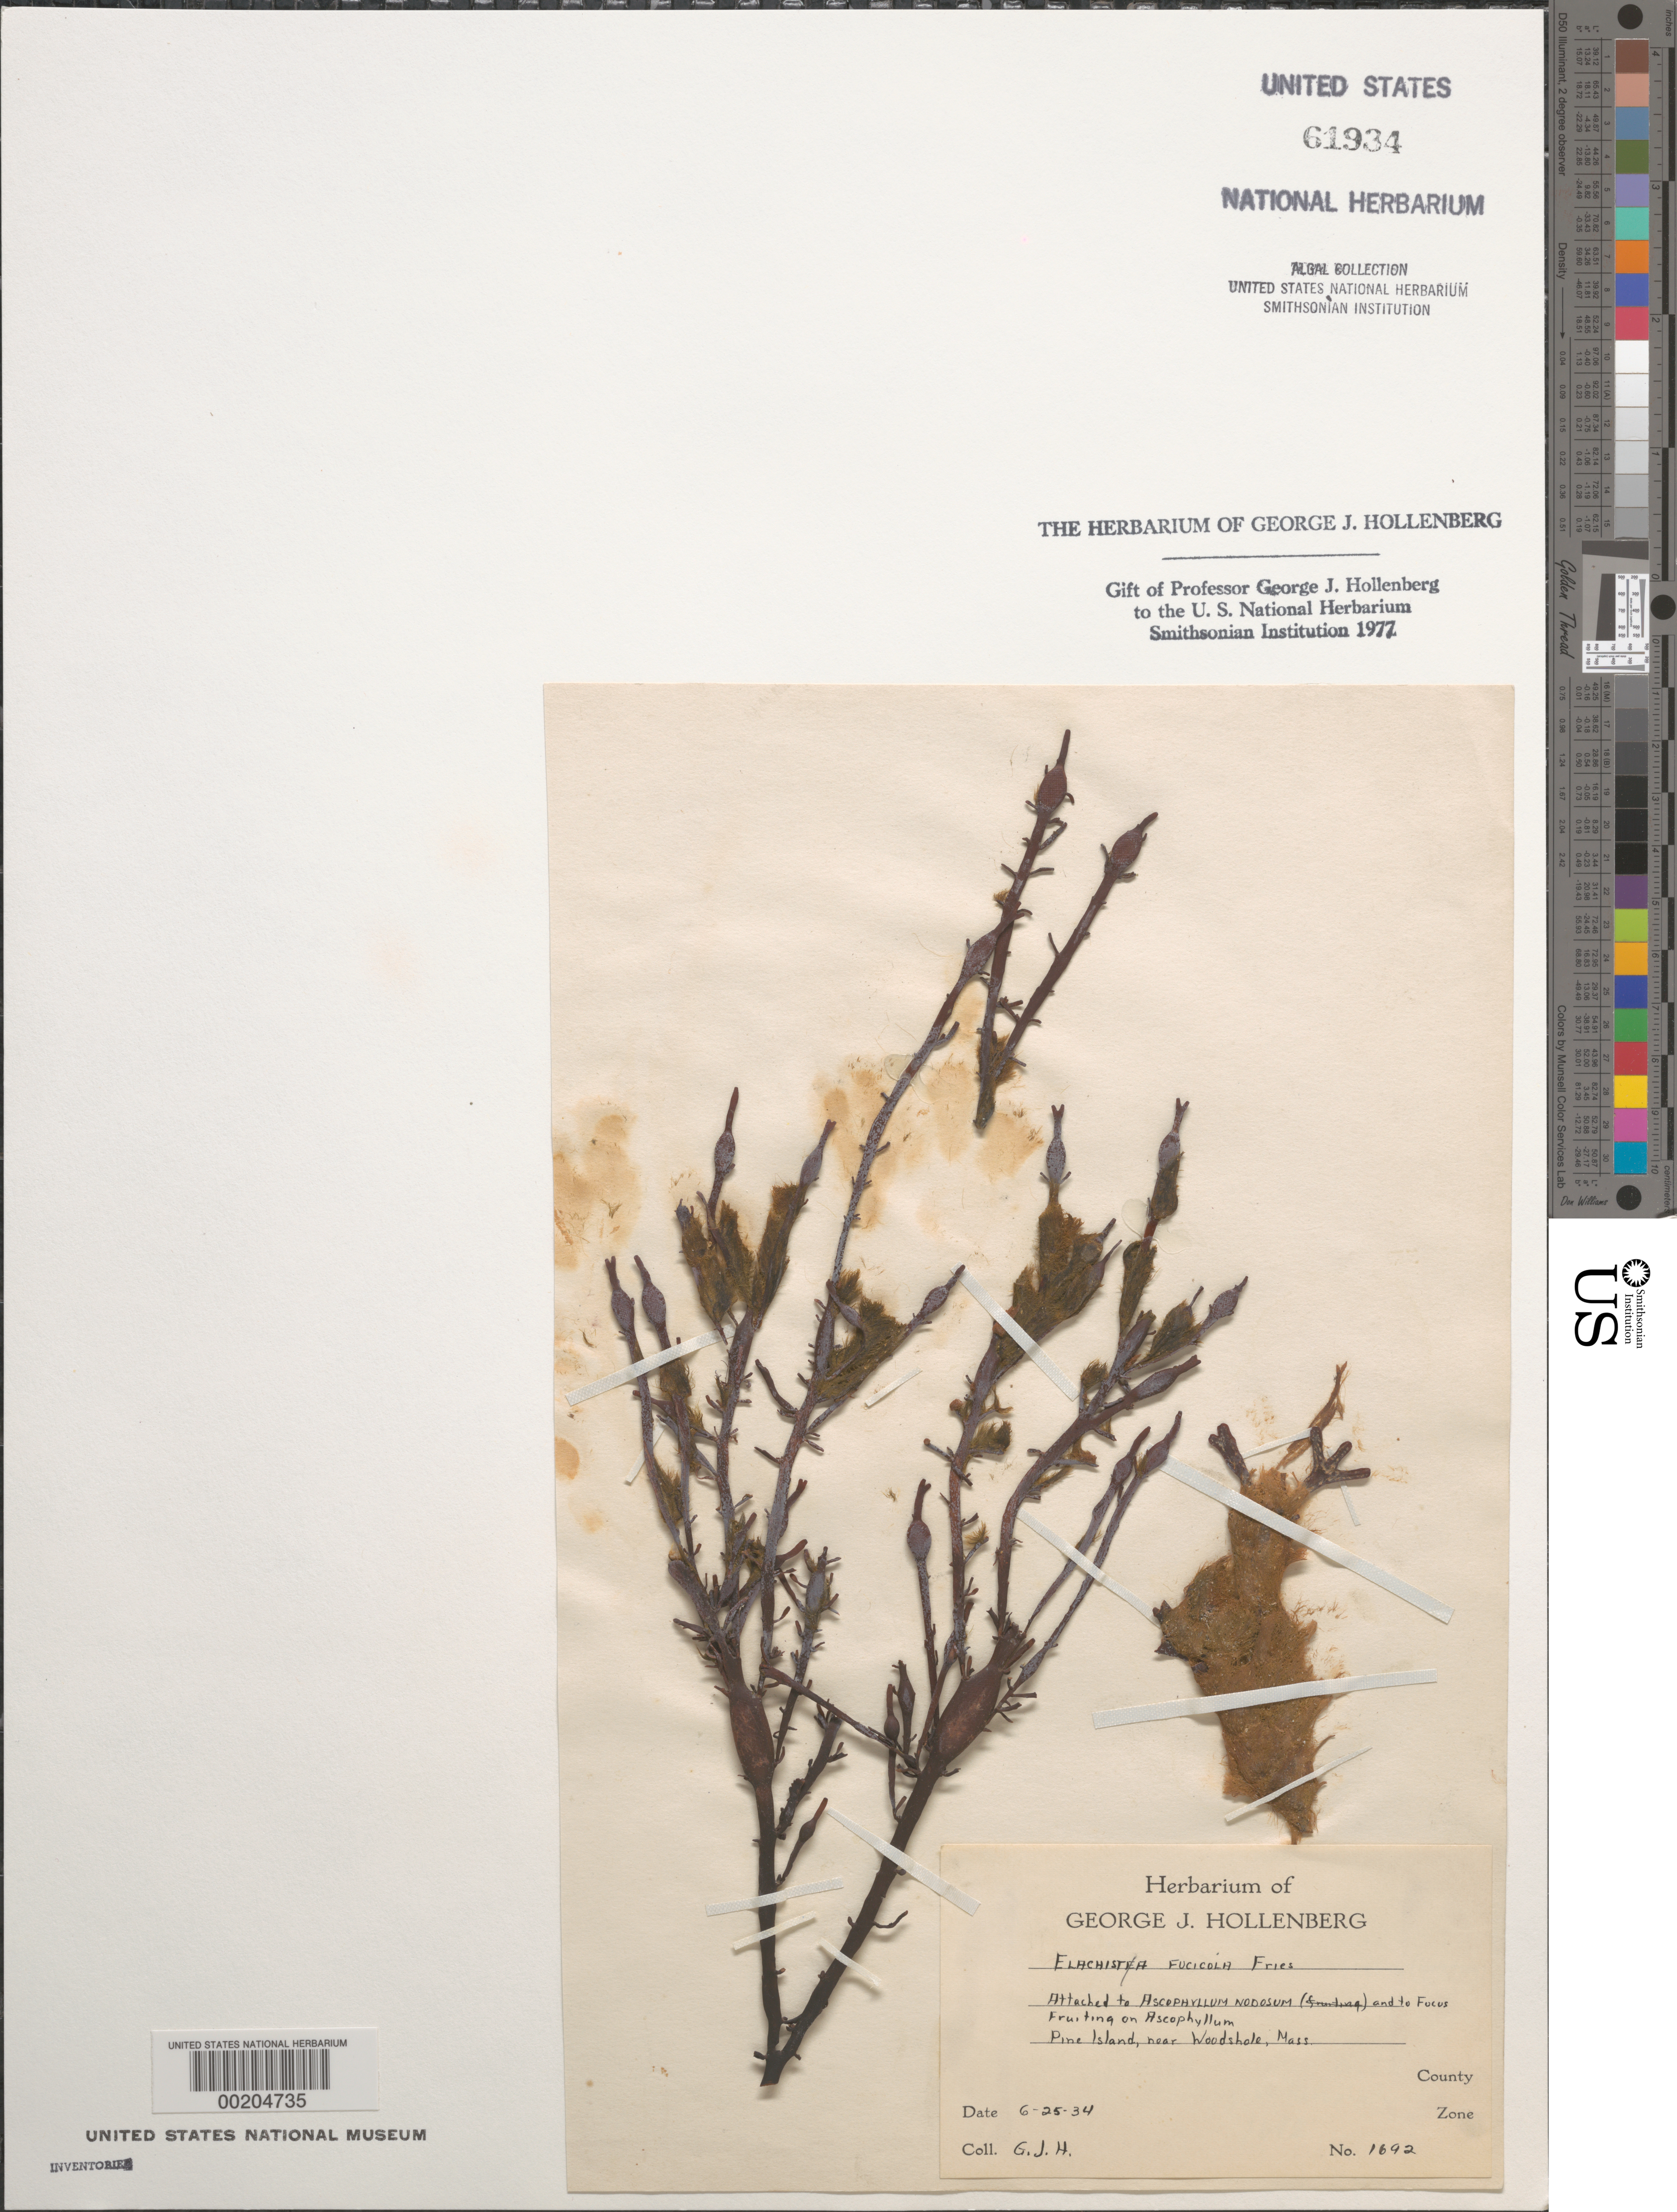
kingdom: Chromista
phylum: Ochrophyta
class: Phaeophyceae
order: Ectocarpales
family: Chordariaceae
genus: Elachista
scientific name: Elachista fucicola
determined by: Hollenberg, George J.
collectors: G. Hollenberg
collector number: GJH 1692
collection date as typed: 25 Jun 1934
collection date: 1934-06-25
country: United States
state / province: Massachusetts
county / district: Dukes County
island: Pine Island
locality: Near Woods Hole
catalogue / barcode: US 61934